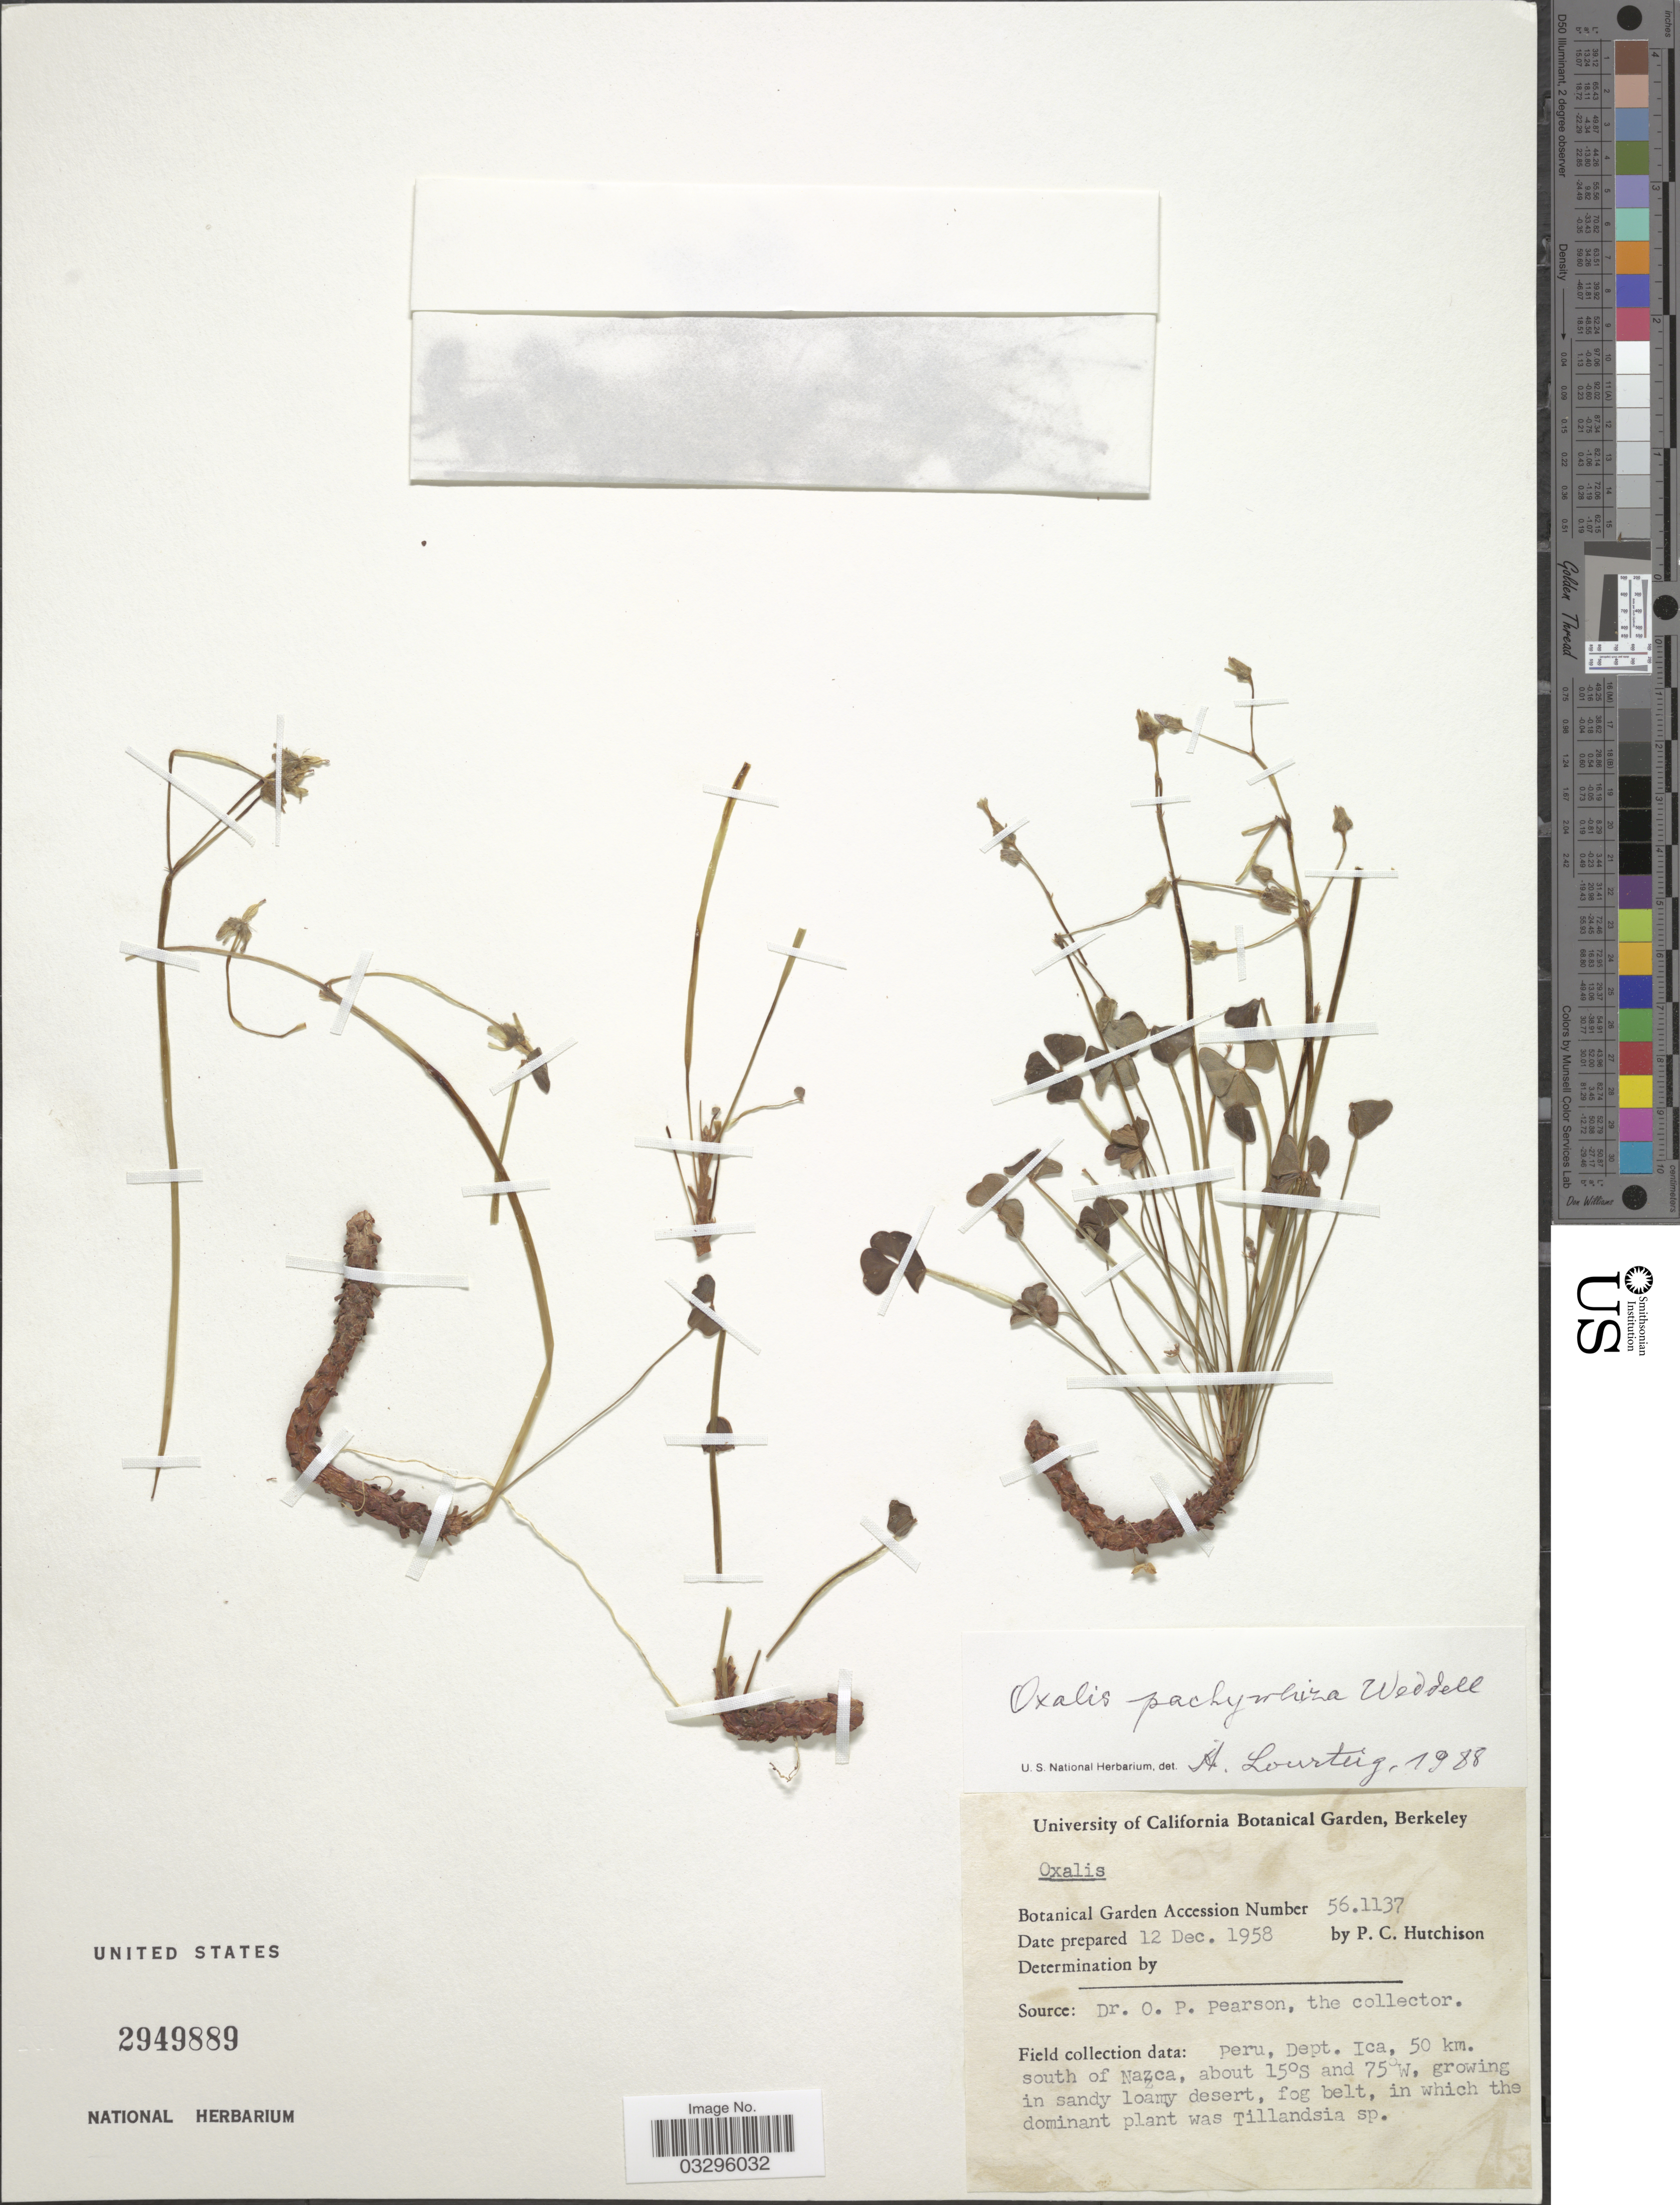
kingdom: Plantae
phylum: Tracheophyta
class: Magnoliopsida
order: Oxalidales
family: Oxalidaceae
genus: Oxalis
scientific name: Oxalis pachyrrhiza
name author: Wedd.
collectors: P. C. Hutchison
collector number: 561137?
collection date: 1958-12-12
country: United States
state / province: California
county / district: Alameda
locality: University of California Botanical Garden, Berkeley.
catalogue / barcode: US 2949889